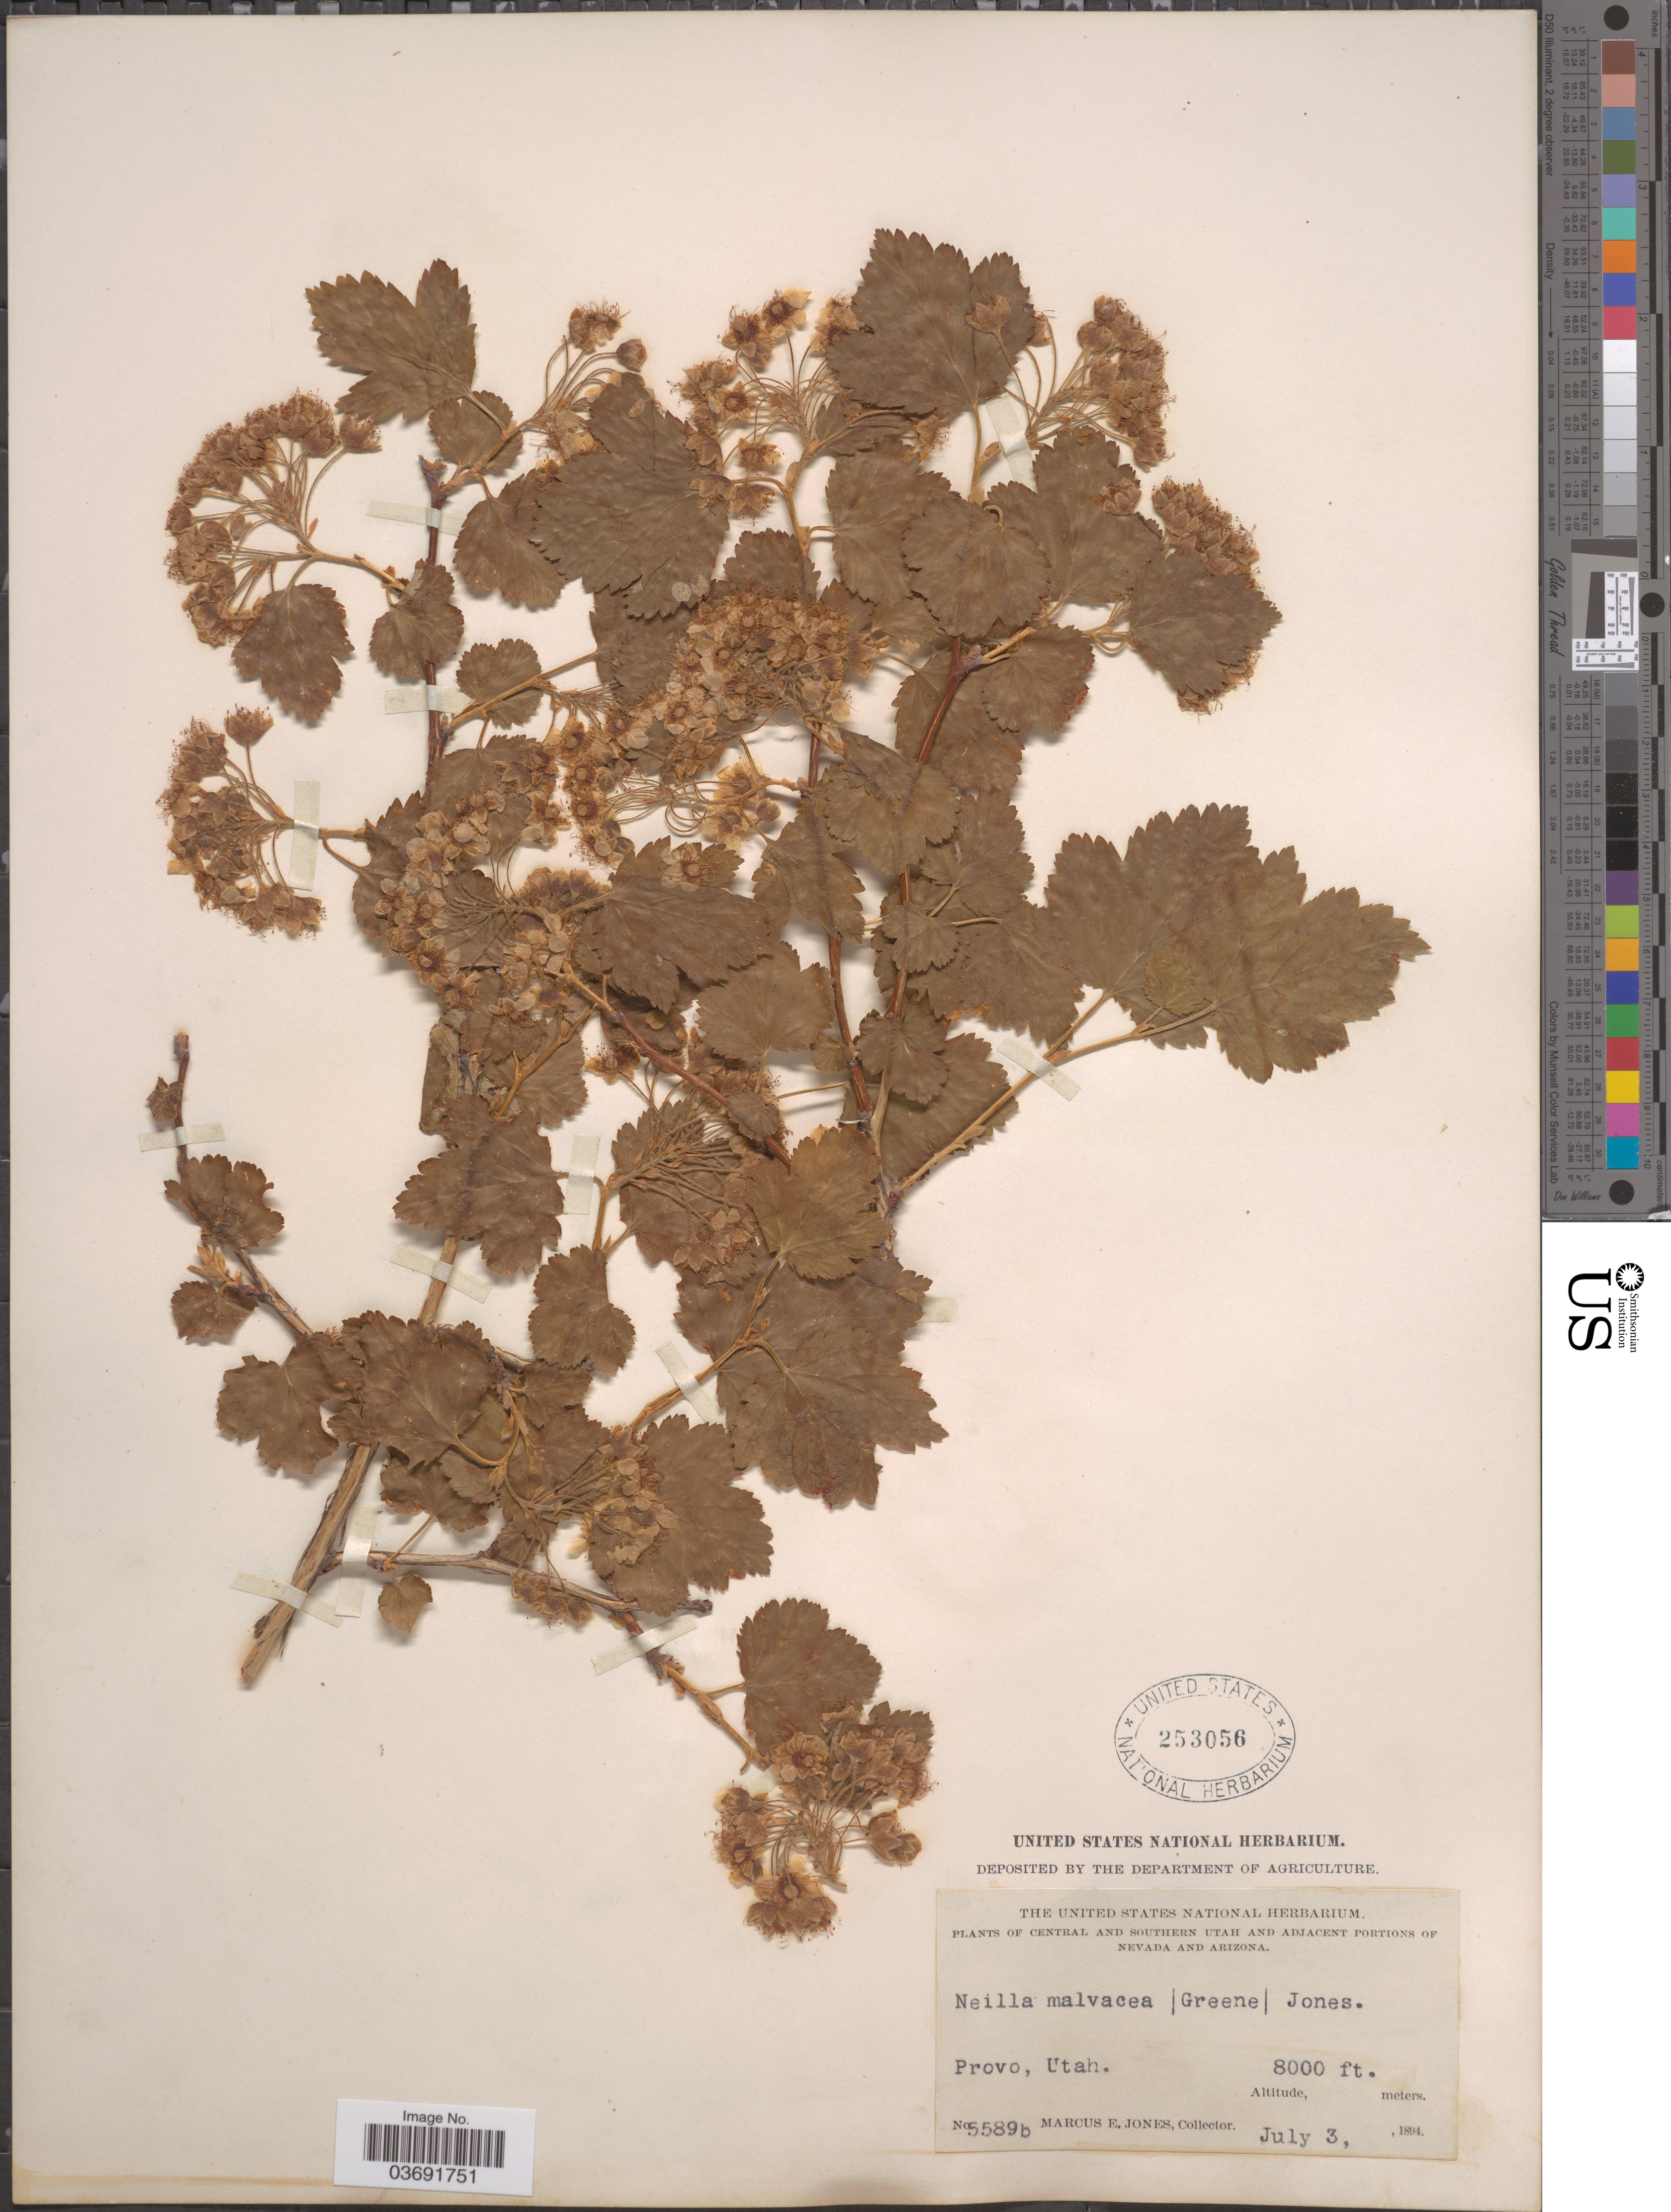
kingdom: Plantae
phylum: Tracheophyta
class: Magnoliopsida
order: Rosales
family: Rosaceae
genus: Physocarpus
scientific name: Physocarpus malvaceus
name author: (Greene) Kuntze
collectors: M. E. Jones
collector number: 5589b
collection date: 1894-07-03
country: United States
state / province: Utah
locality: Central and Southern Utah. Provo.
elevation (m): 2438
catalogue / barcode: US 253056